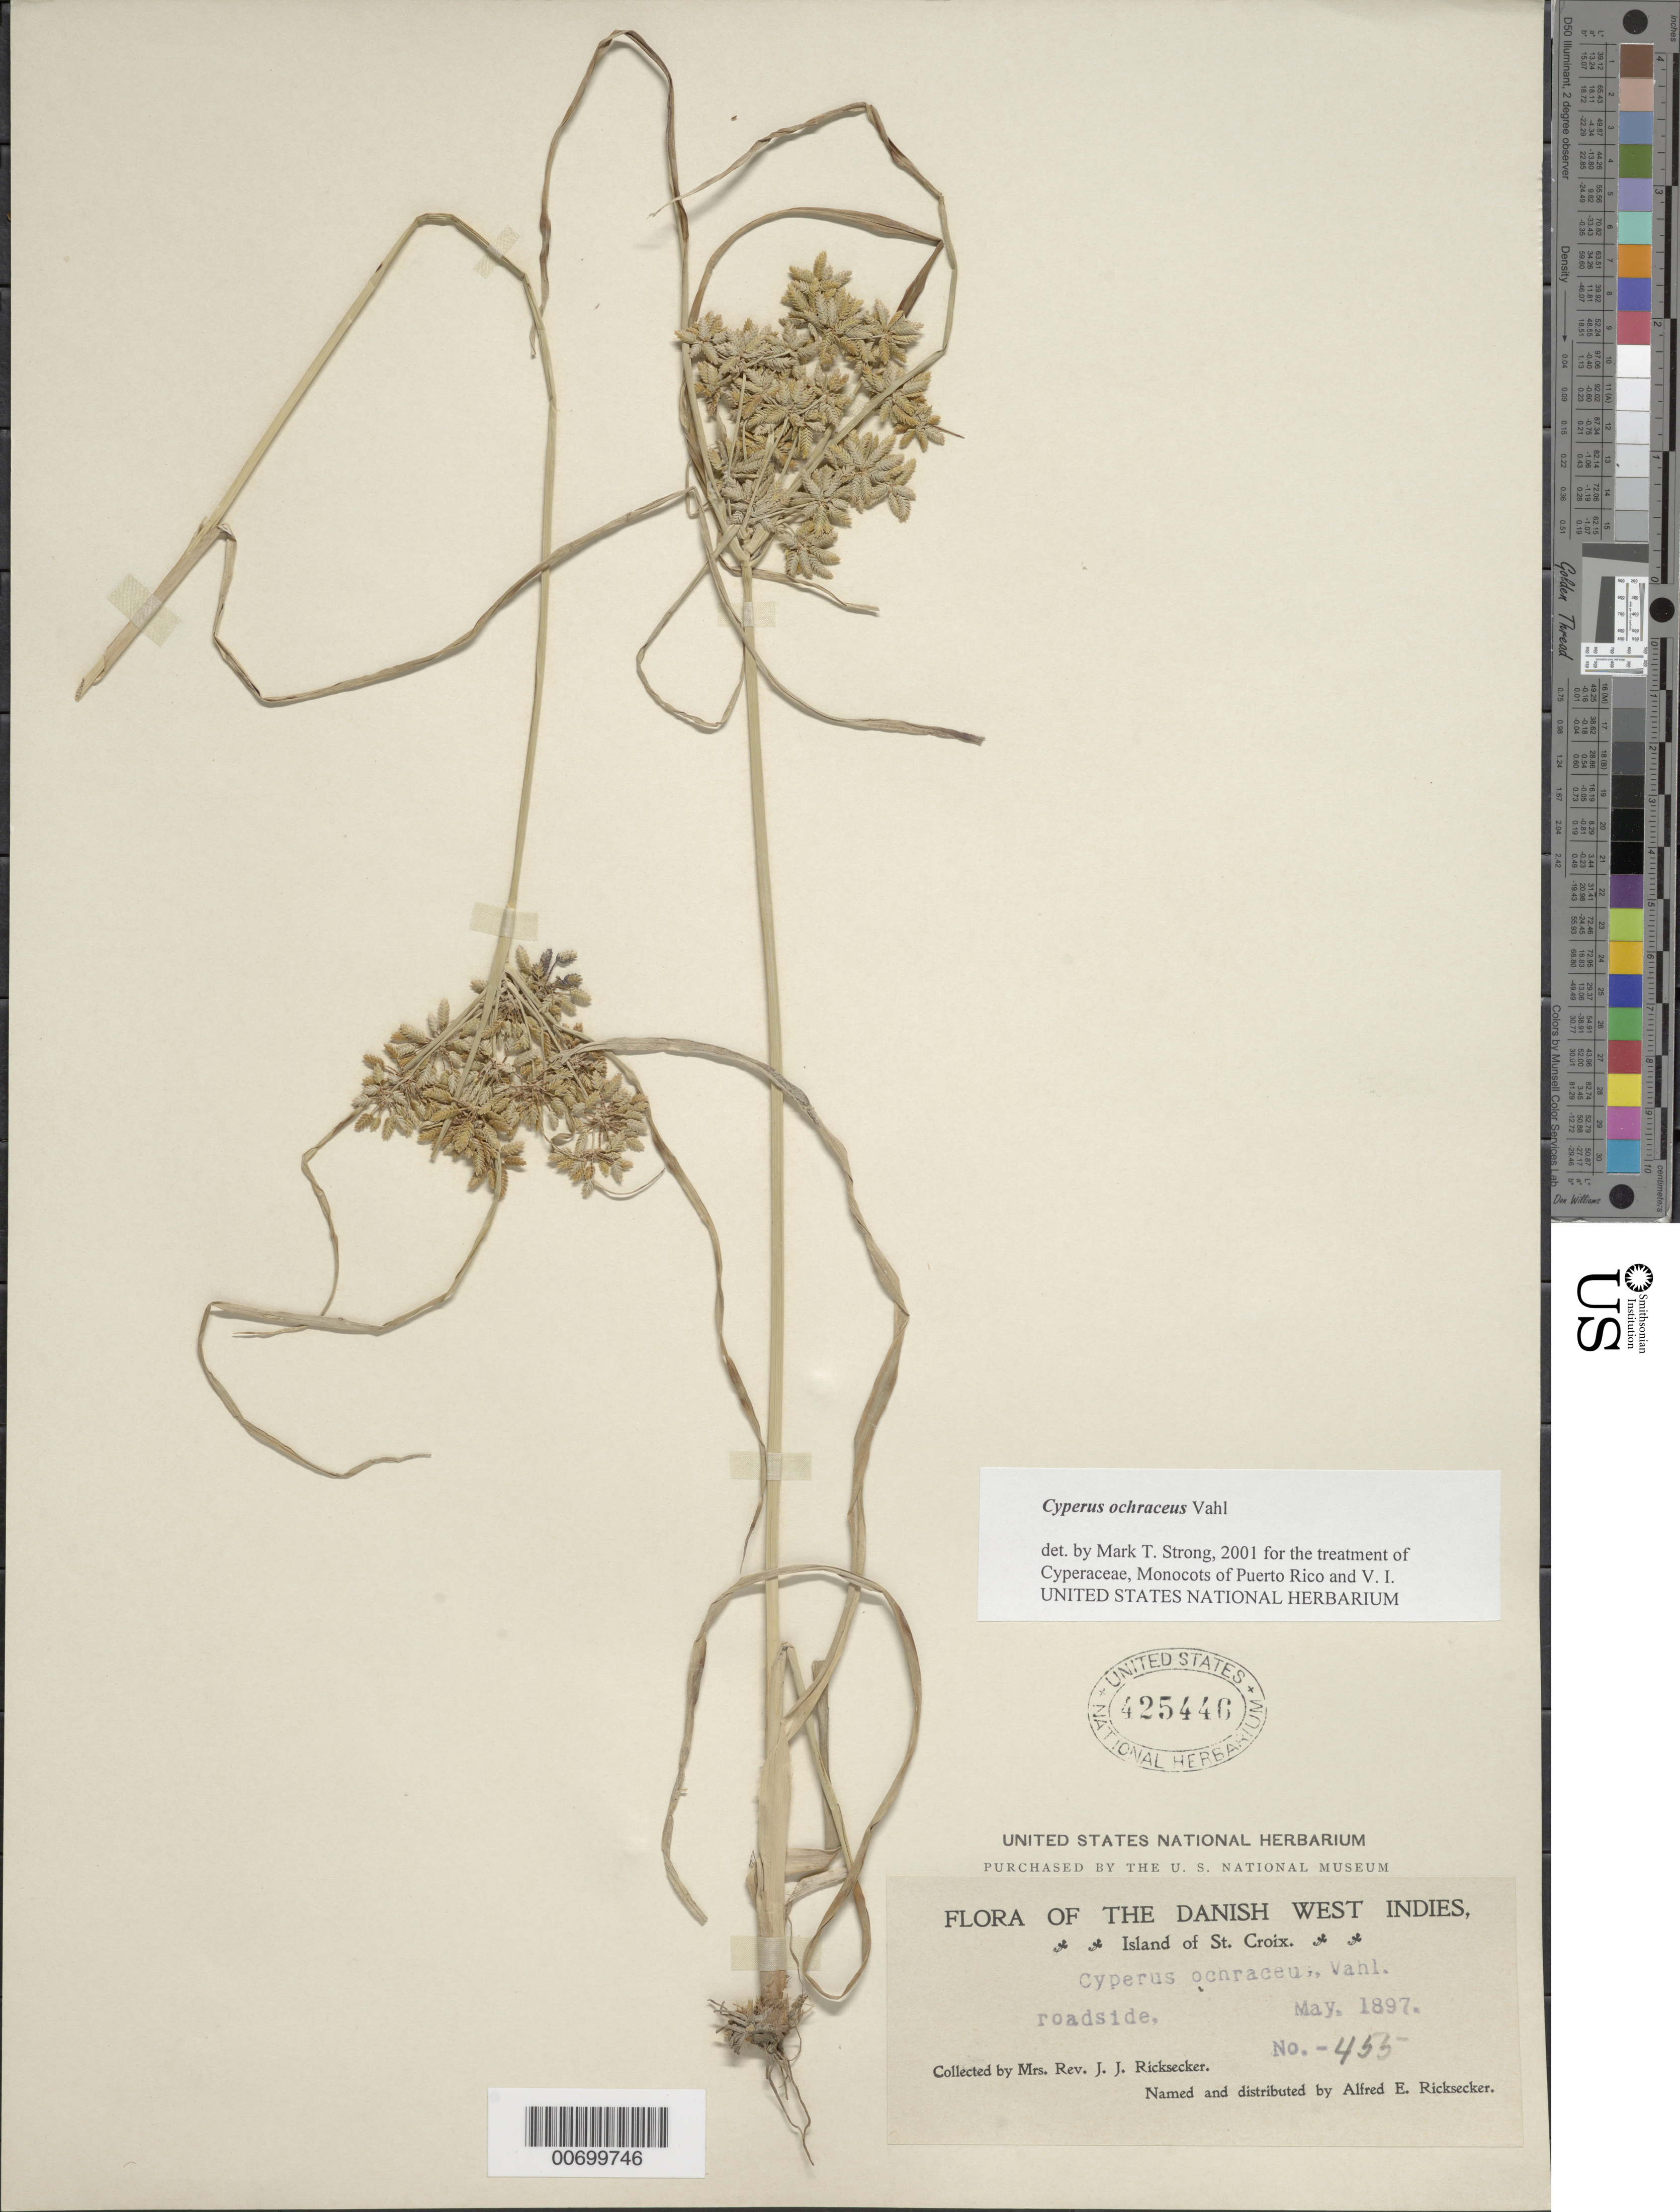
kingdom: Plantae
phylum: Tracheophyta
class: Liliopsida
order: Poales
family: Cyperaceae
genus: Cyperus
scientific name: Cyperus ochraceus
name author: Vahl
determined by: Strong, M. T., (US), Smithsonian Institution - National Museum of Natural History (UNITED STATES)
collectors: L. A. Ricksecker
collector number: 453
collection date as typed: May 1897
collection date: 1897-05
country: U.S. Virgin Islands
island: St. Croix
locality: St. Croix.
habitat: Roadside.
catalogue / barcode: US 425446